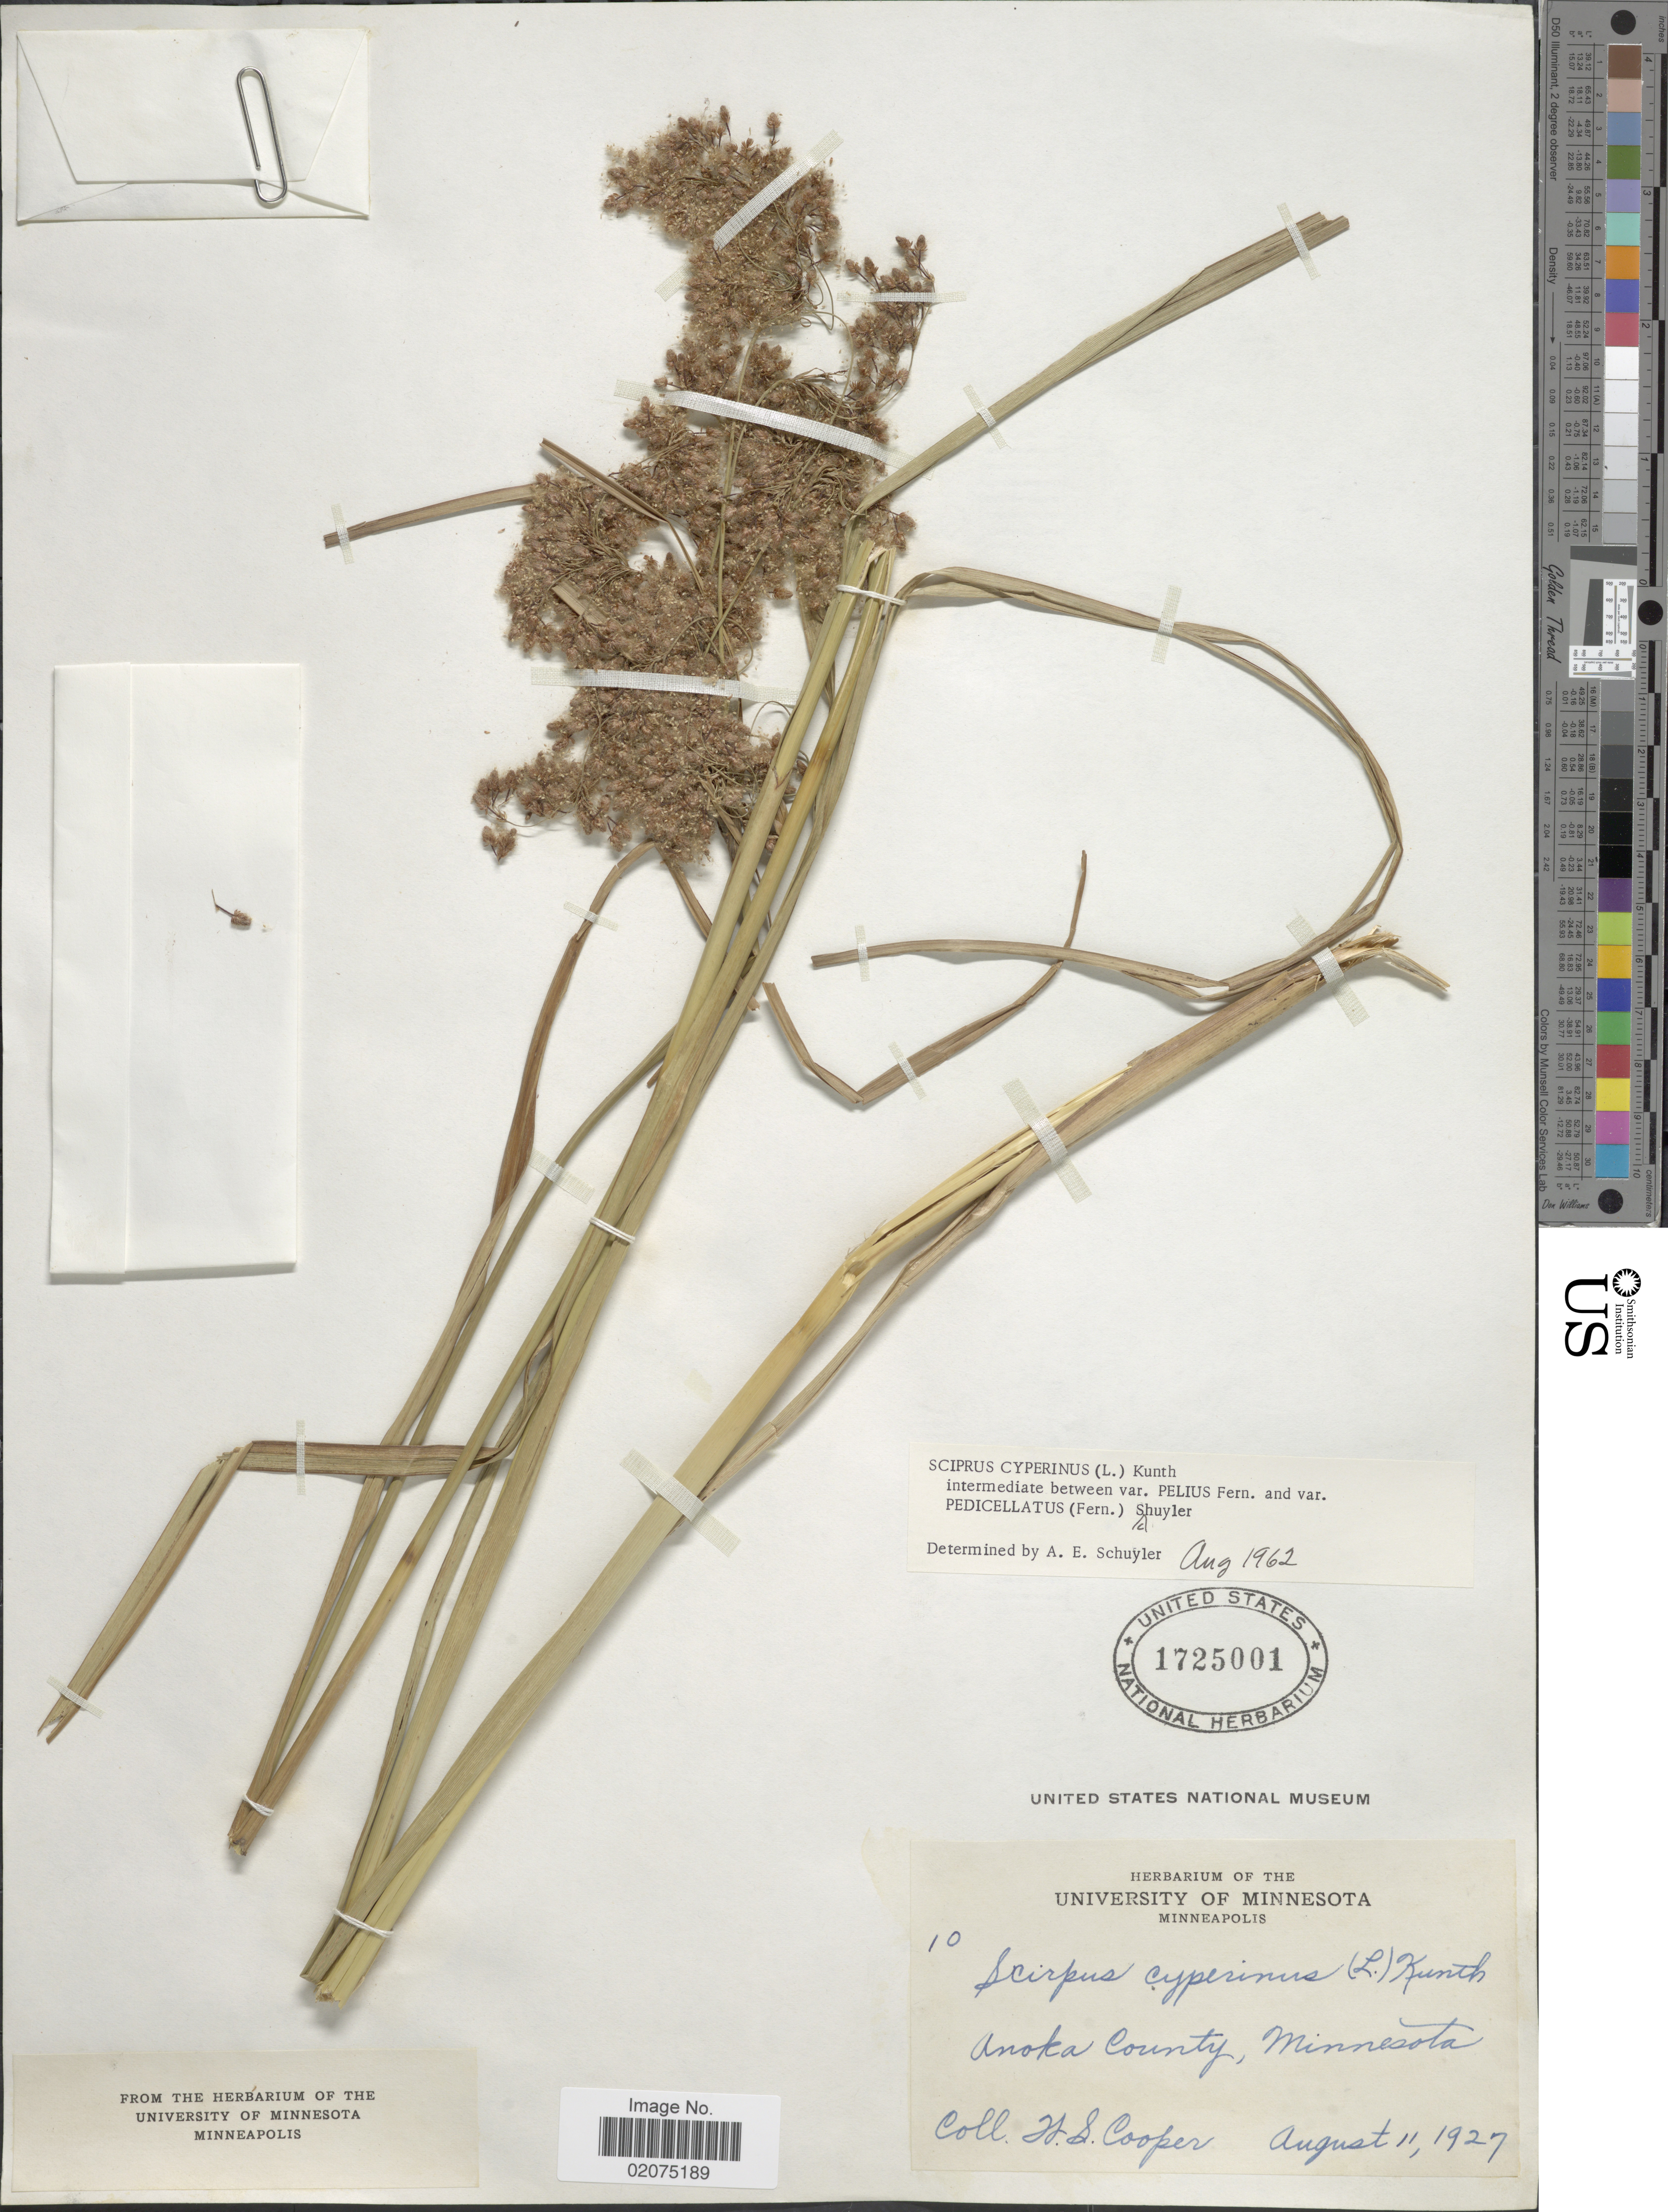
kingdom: Plantae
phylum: Tracheophyta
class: Liliopsida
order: Poales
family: Cyperaceae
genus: Scirpus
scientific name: Scirpus cyperinus (L.) Kunth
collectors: W. Cooper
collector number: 10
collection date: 1927-08-11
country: United States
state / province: Minnesota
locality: Anoka County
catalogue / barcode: US 1725001